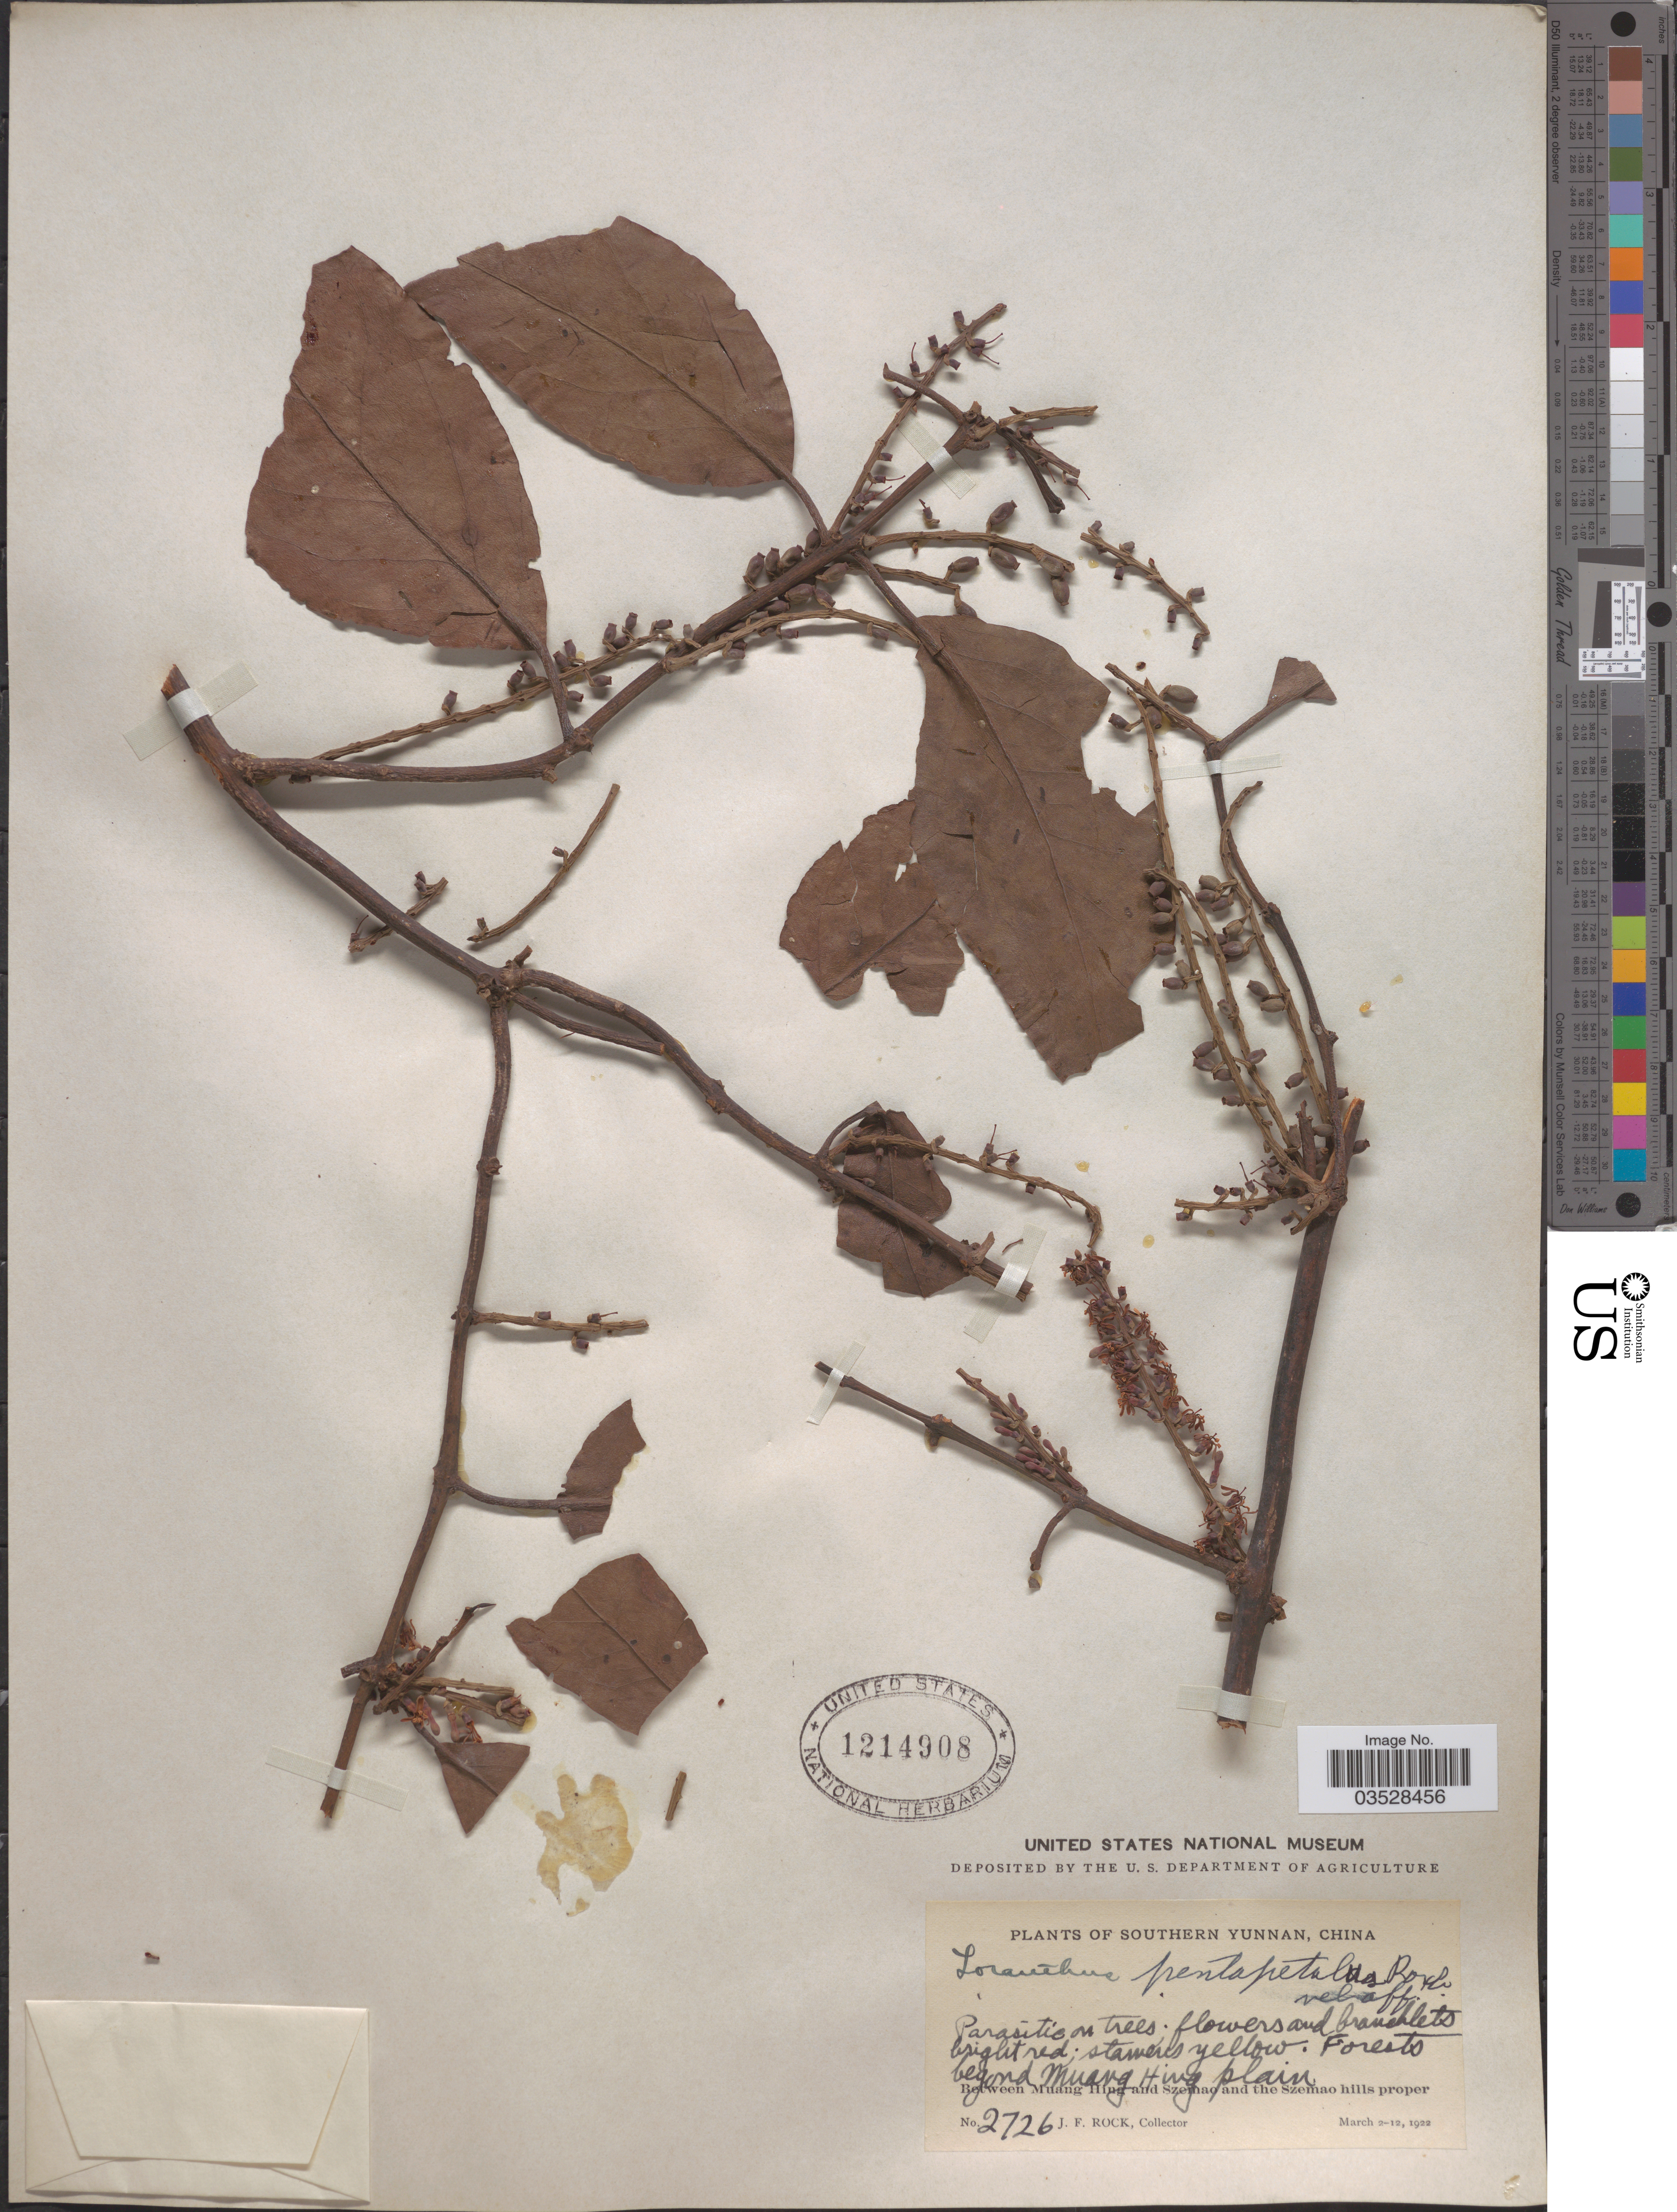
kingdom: Plantae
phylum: Tracheophyta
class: Magnoliopsida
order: Santalales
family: Loranthaceae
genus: Loranthus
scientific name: Loranthus pentapetalus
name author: Roxb.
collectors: J. Rock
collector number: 2726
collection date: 1922-03-02/1922-03-12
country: China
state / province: Yunnan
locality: Southern Yunnan. Forests beyond Muang Hing plain. Between Muang Hing and Szemao and the Szemao hills proper.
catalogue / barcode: US 1214908